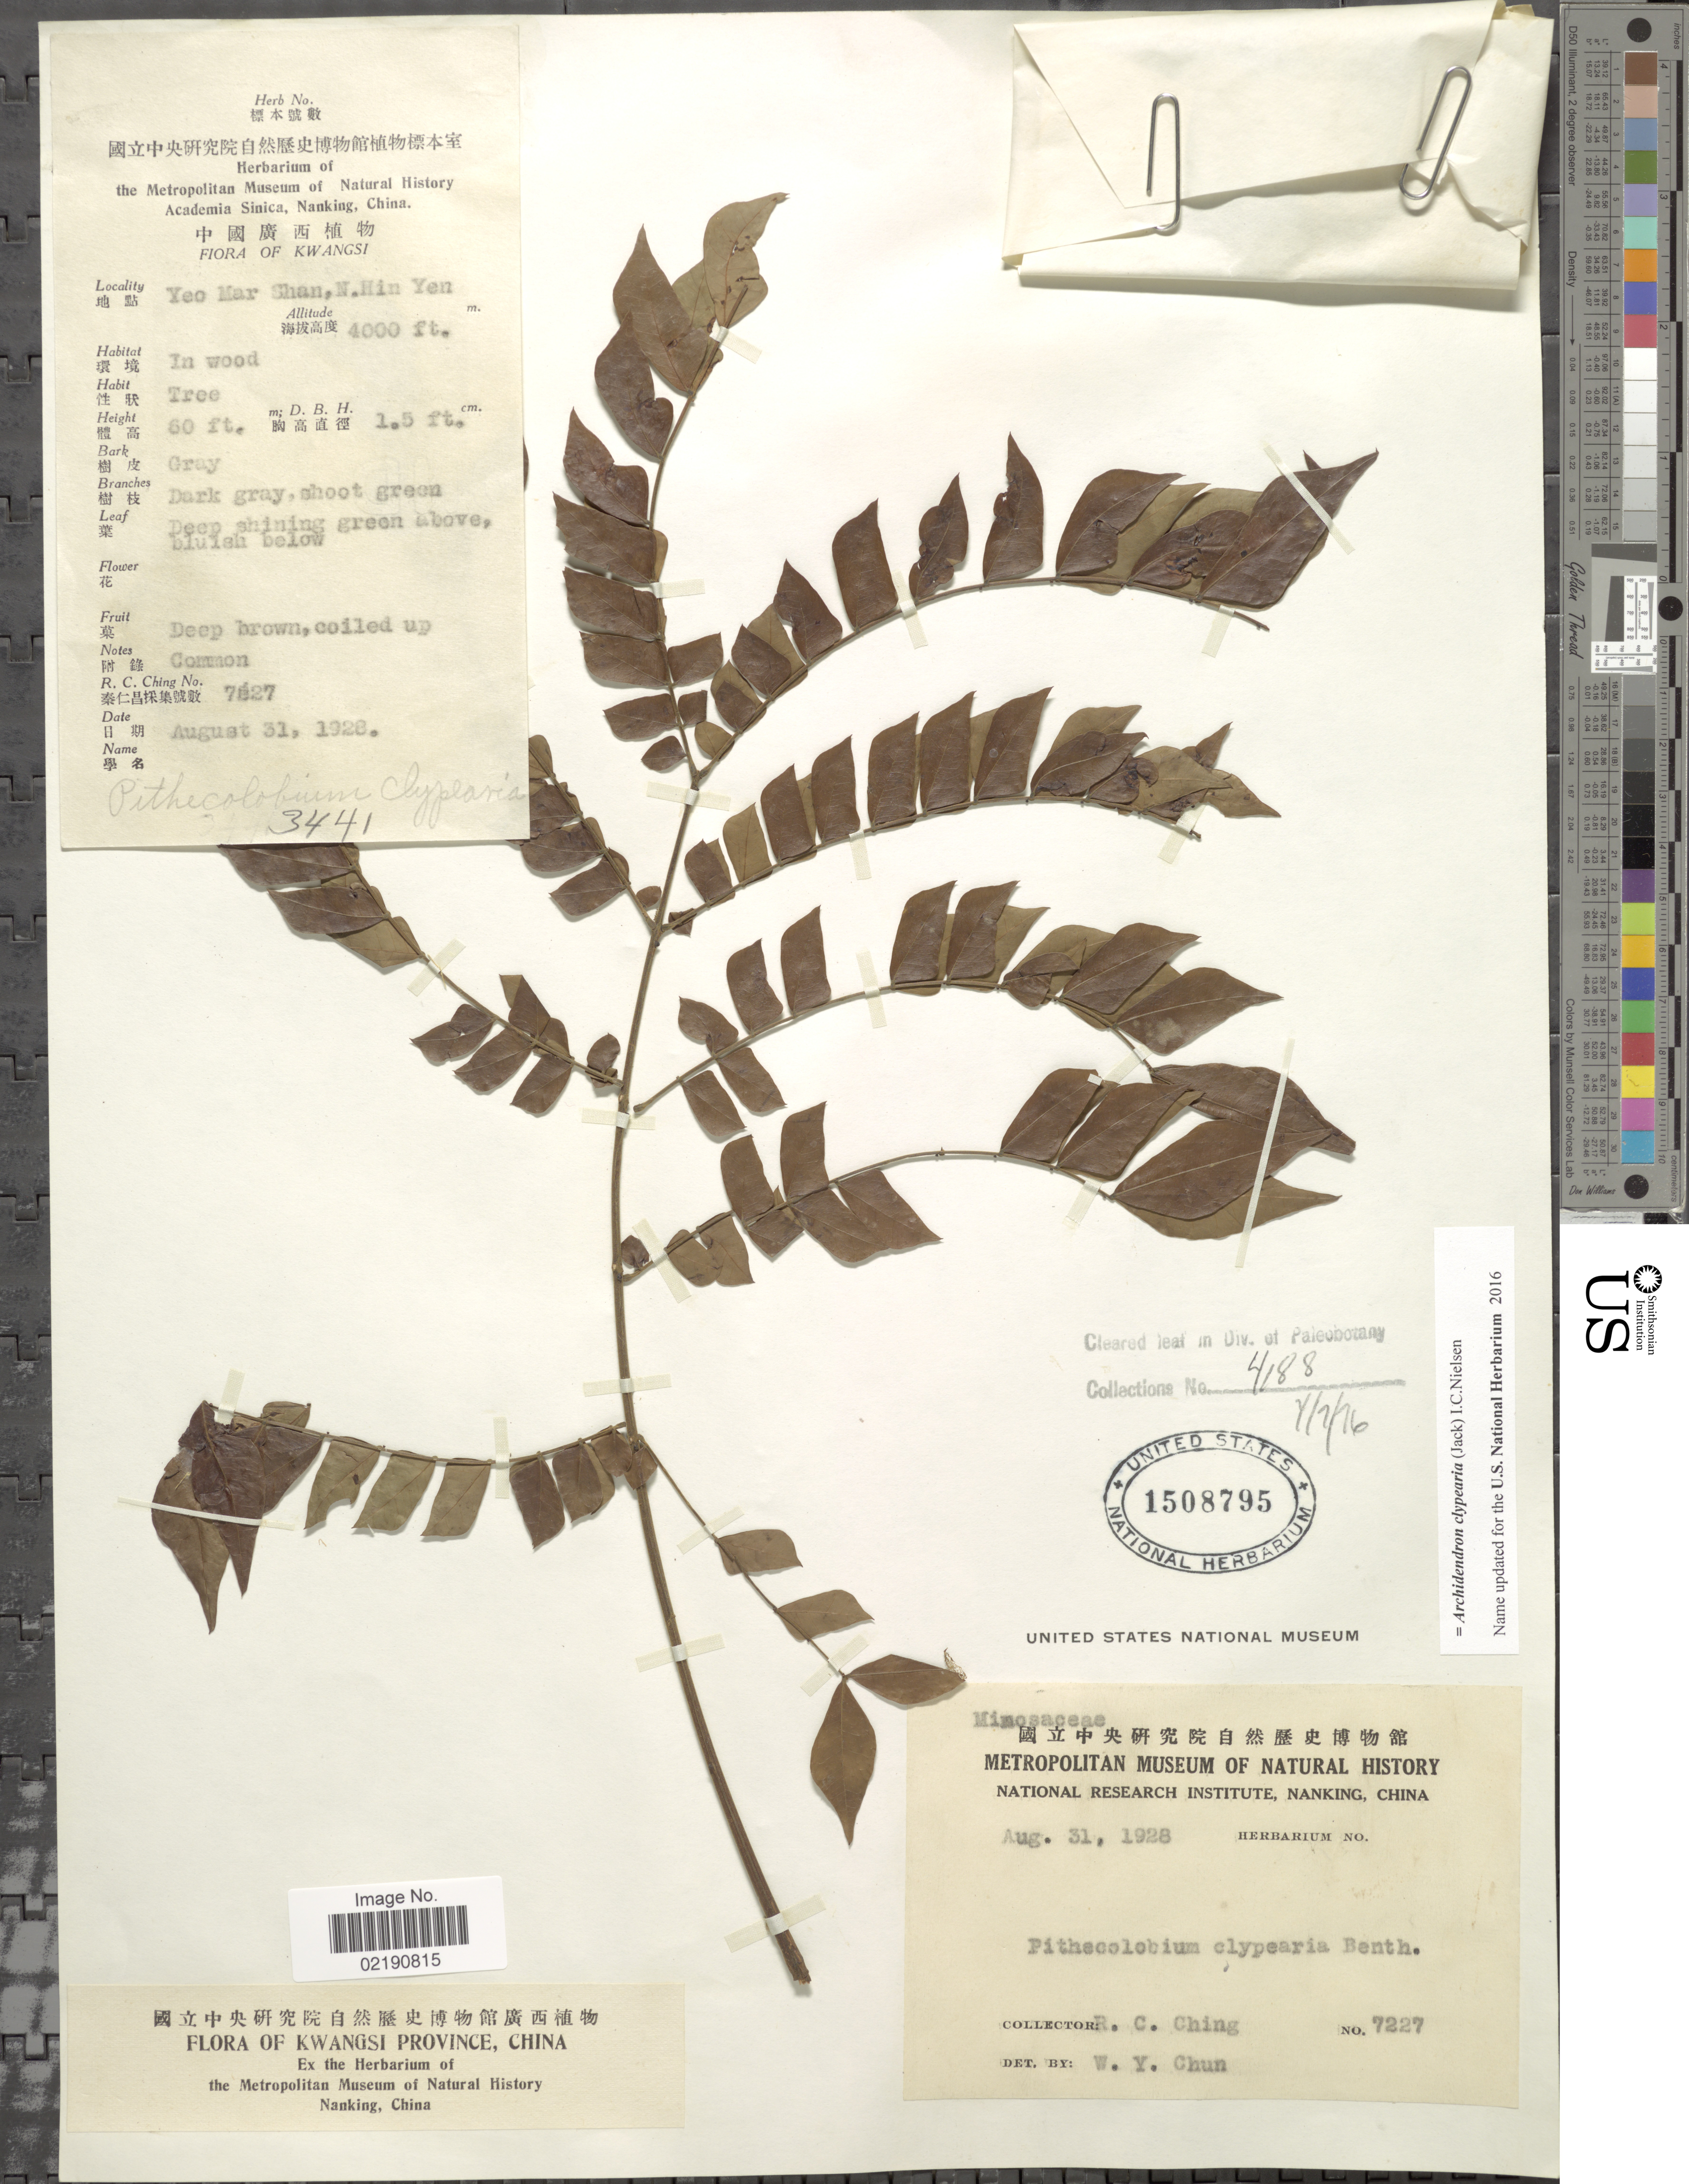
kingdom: Plantae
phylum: Tracheophyta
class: Magnoliopsida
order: Fabales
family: Fabaceae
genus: Archidendron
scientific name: Archidendron clypearia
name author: (Jack) I.C. Nielsen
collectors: R. C. Ching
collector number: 7227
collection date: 1928-08-31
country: China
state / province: Guangxi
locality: Kwangsi Province, Yeo Mar Shan, N. Hin Yen, in wood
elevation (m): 1219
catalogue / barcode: US 1508795